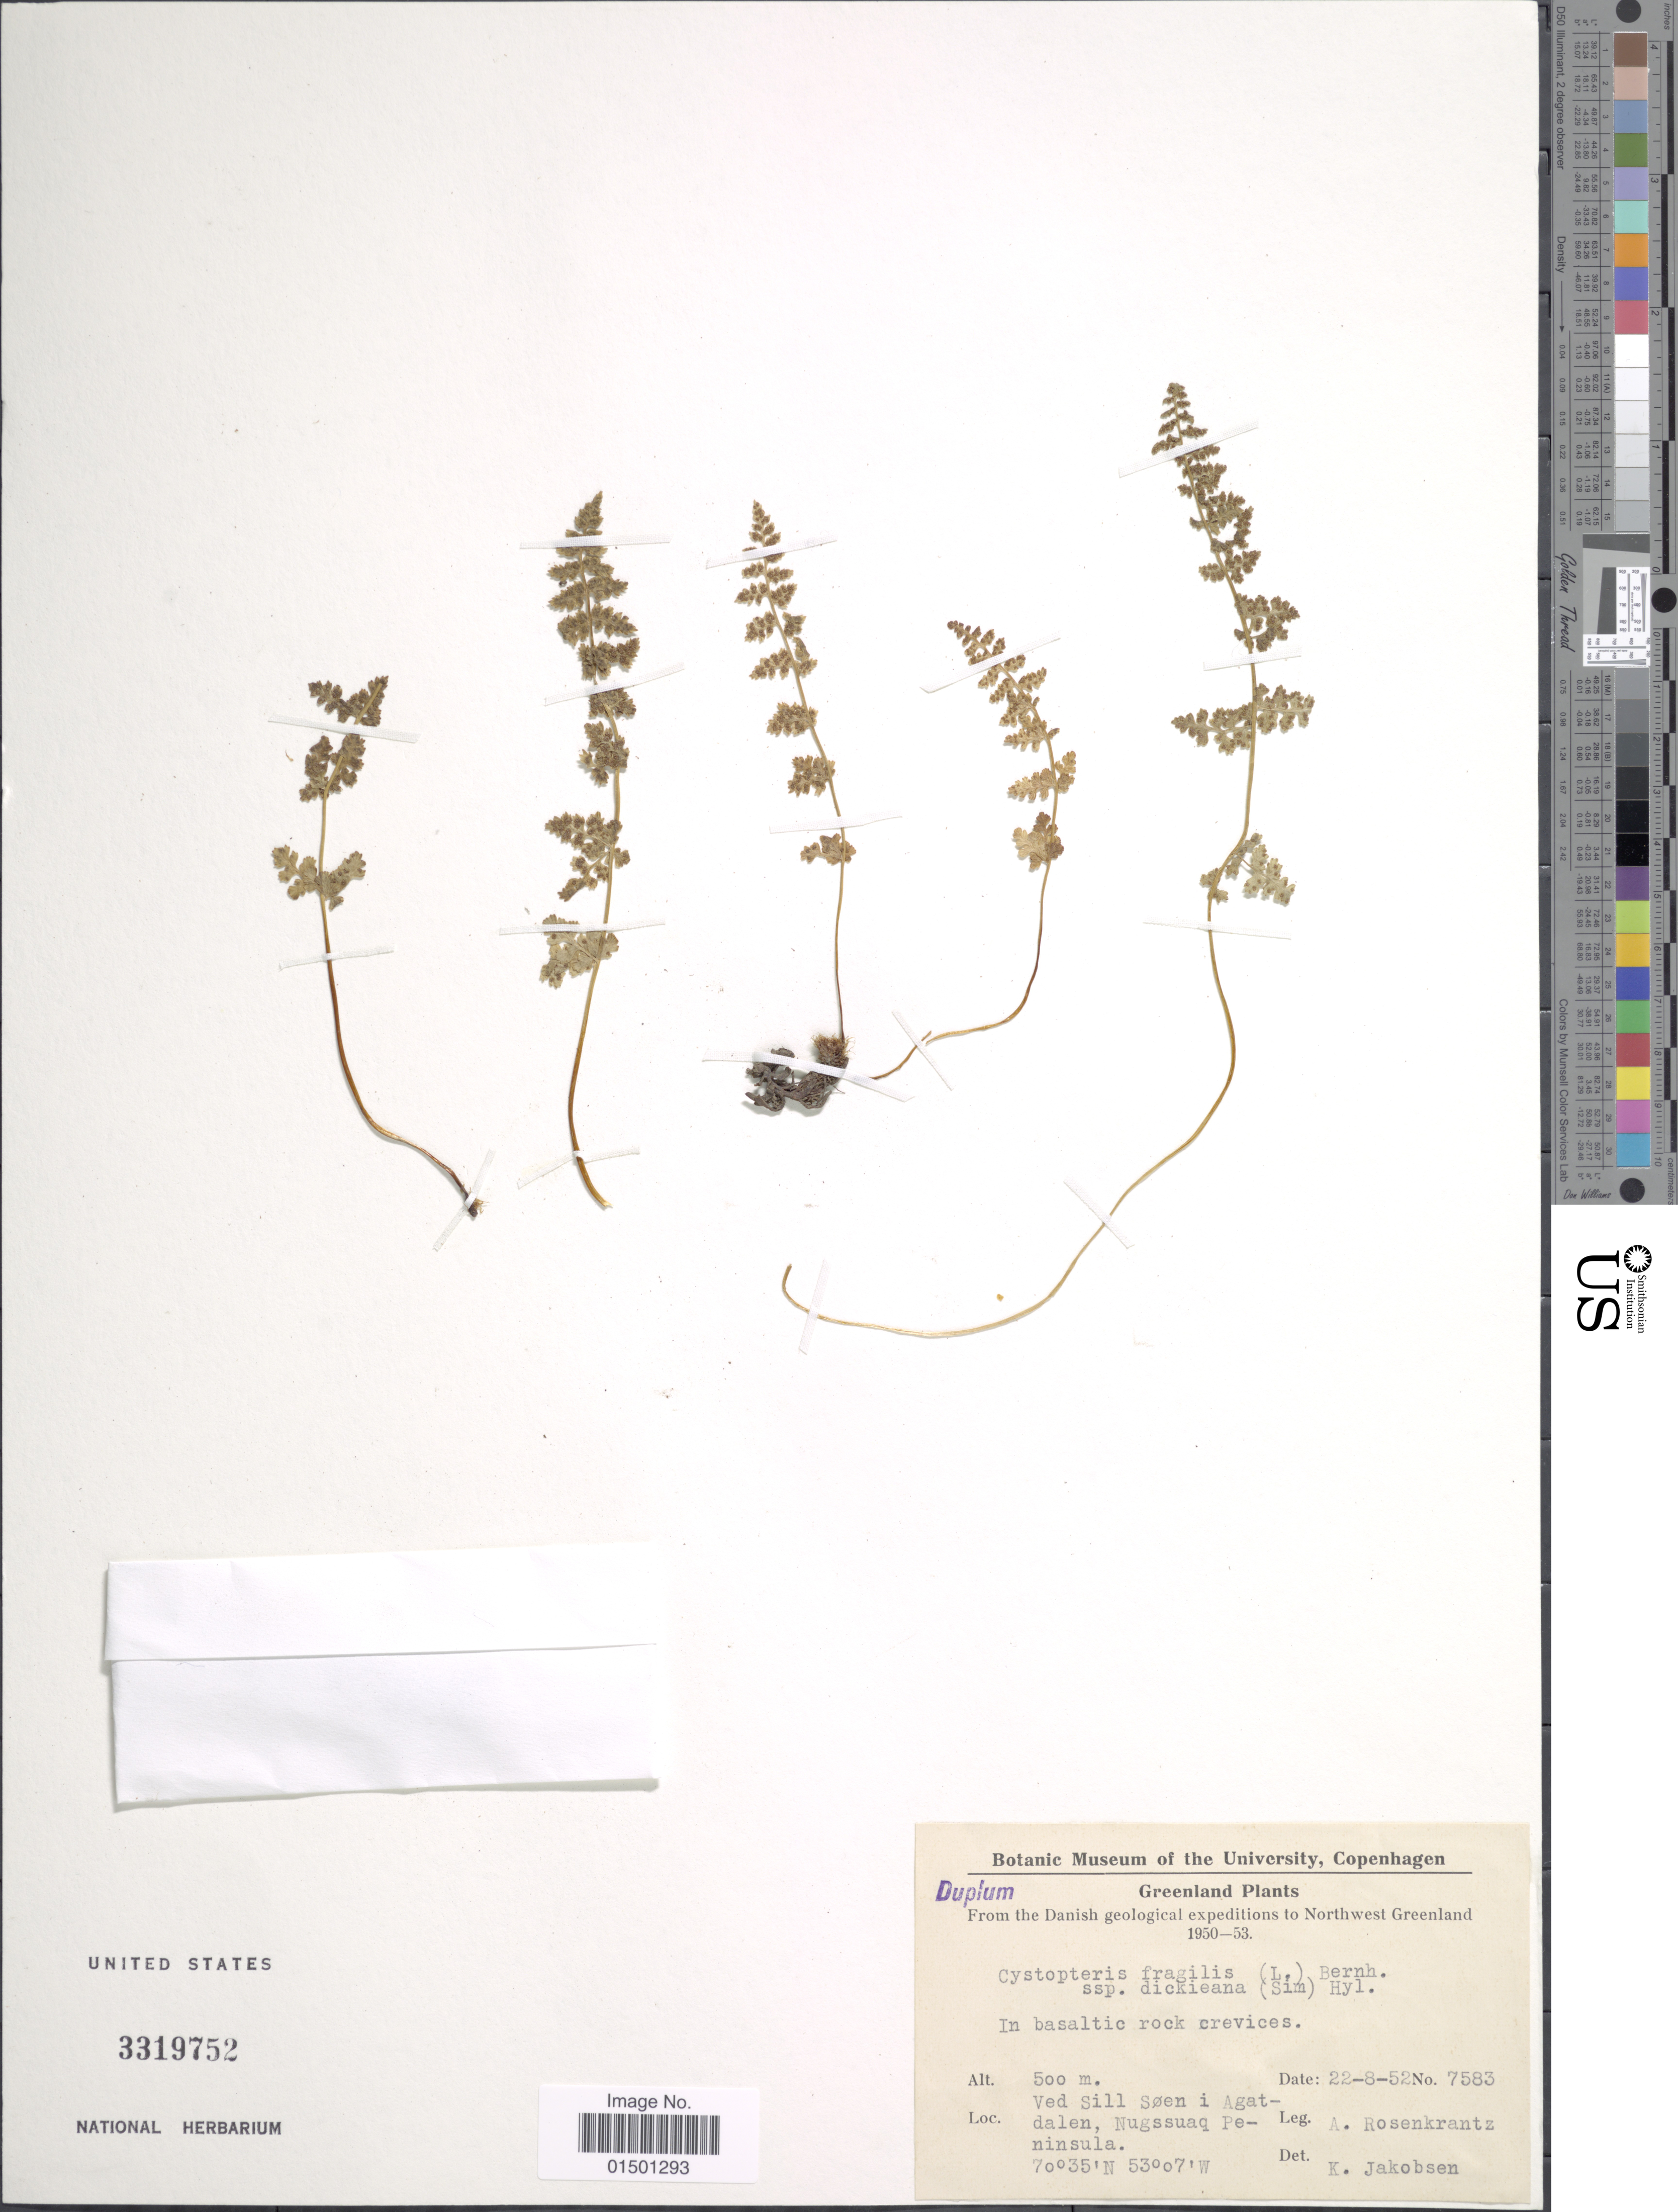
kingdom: Plantae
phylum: Tracheophyta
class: Polypodiopsida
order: Polypodiales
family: Cystopteridaceae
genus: Cystopteris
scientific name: Cystopteris fragilis var. dickieana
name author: B. Boivin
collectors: A. Rosenkrantz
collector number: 7583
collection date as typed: Transcribed d/m/y: 22/8/52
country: Greenland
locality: Northwest Greenland, Ved Sill Soen i Agatdalen, Nugssuaq Peninsula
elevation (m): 500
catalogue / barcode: US 3319752